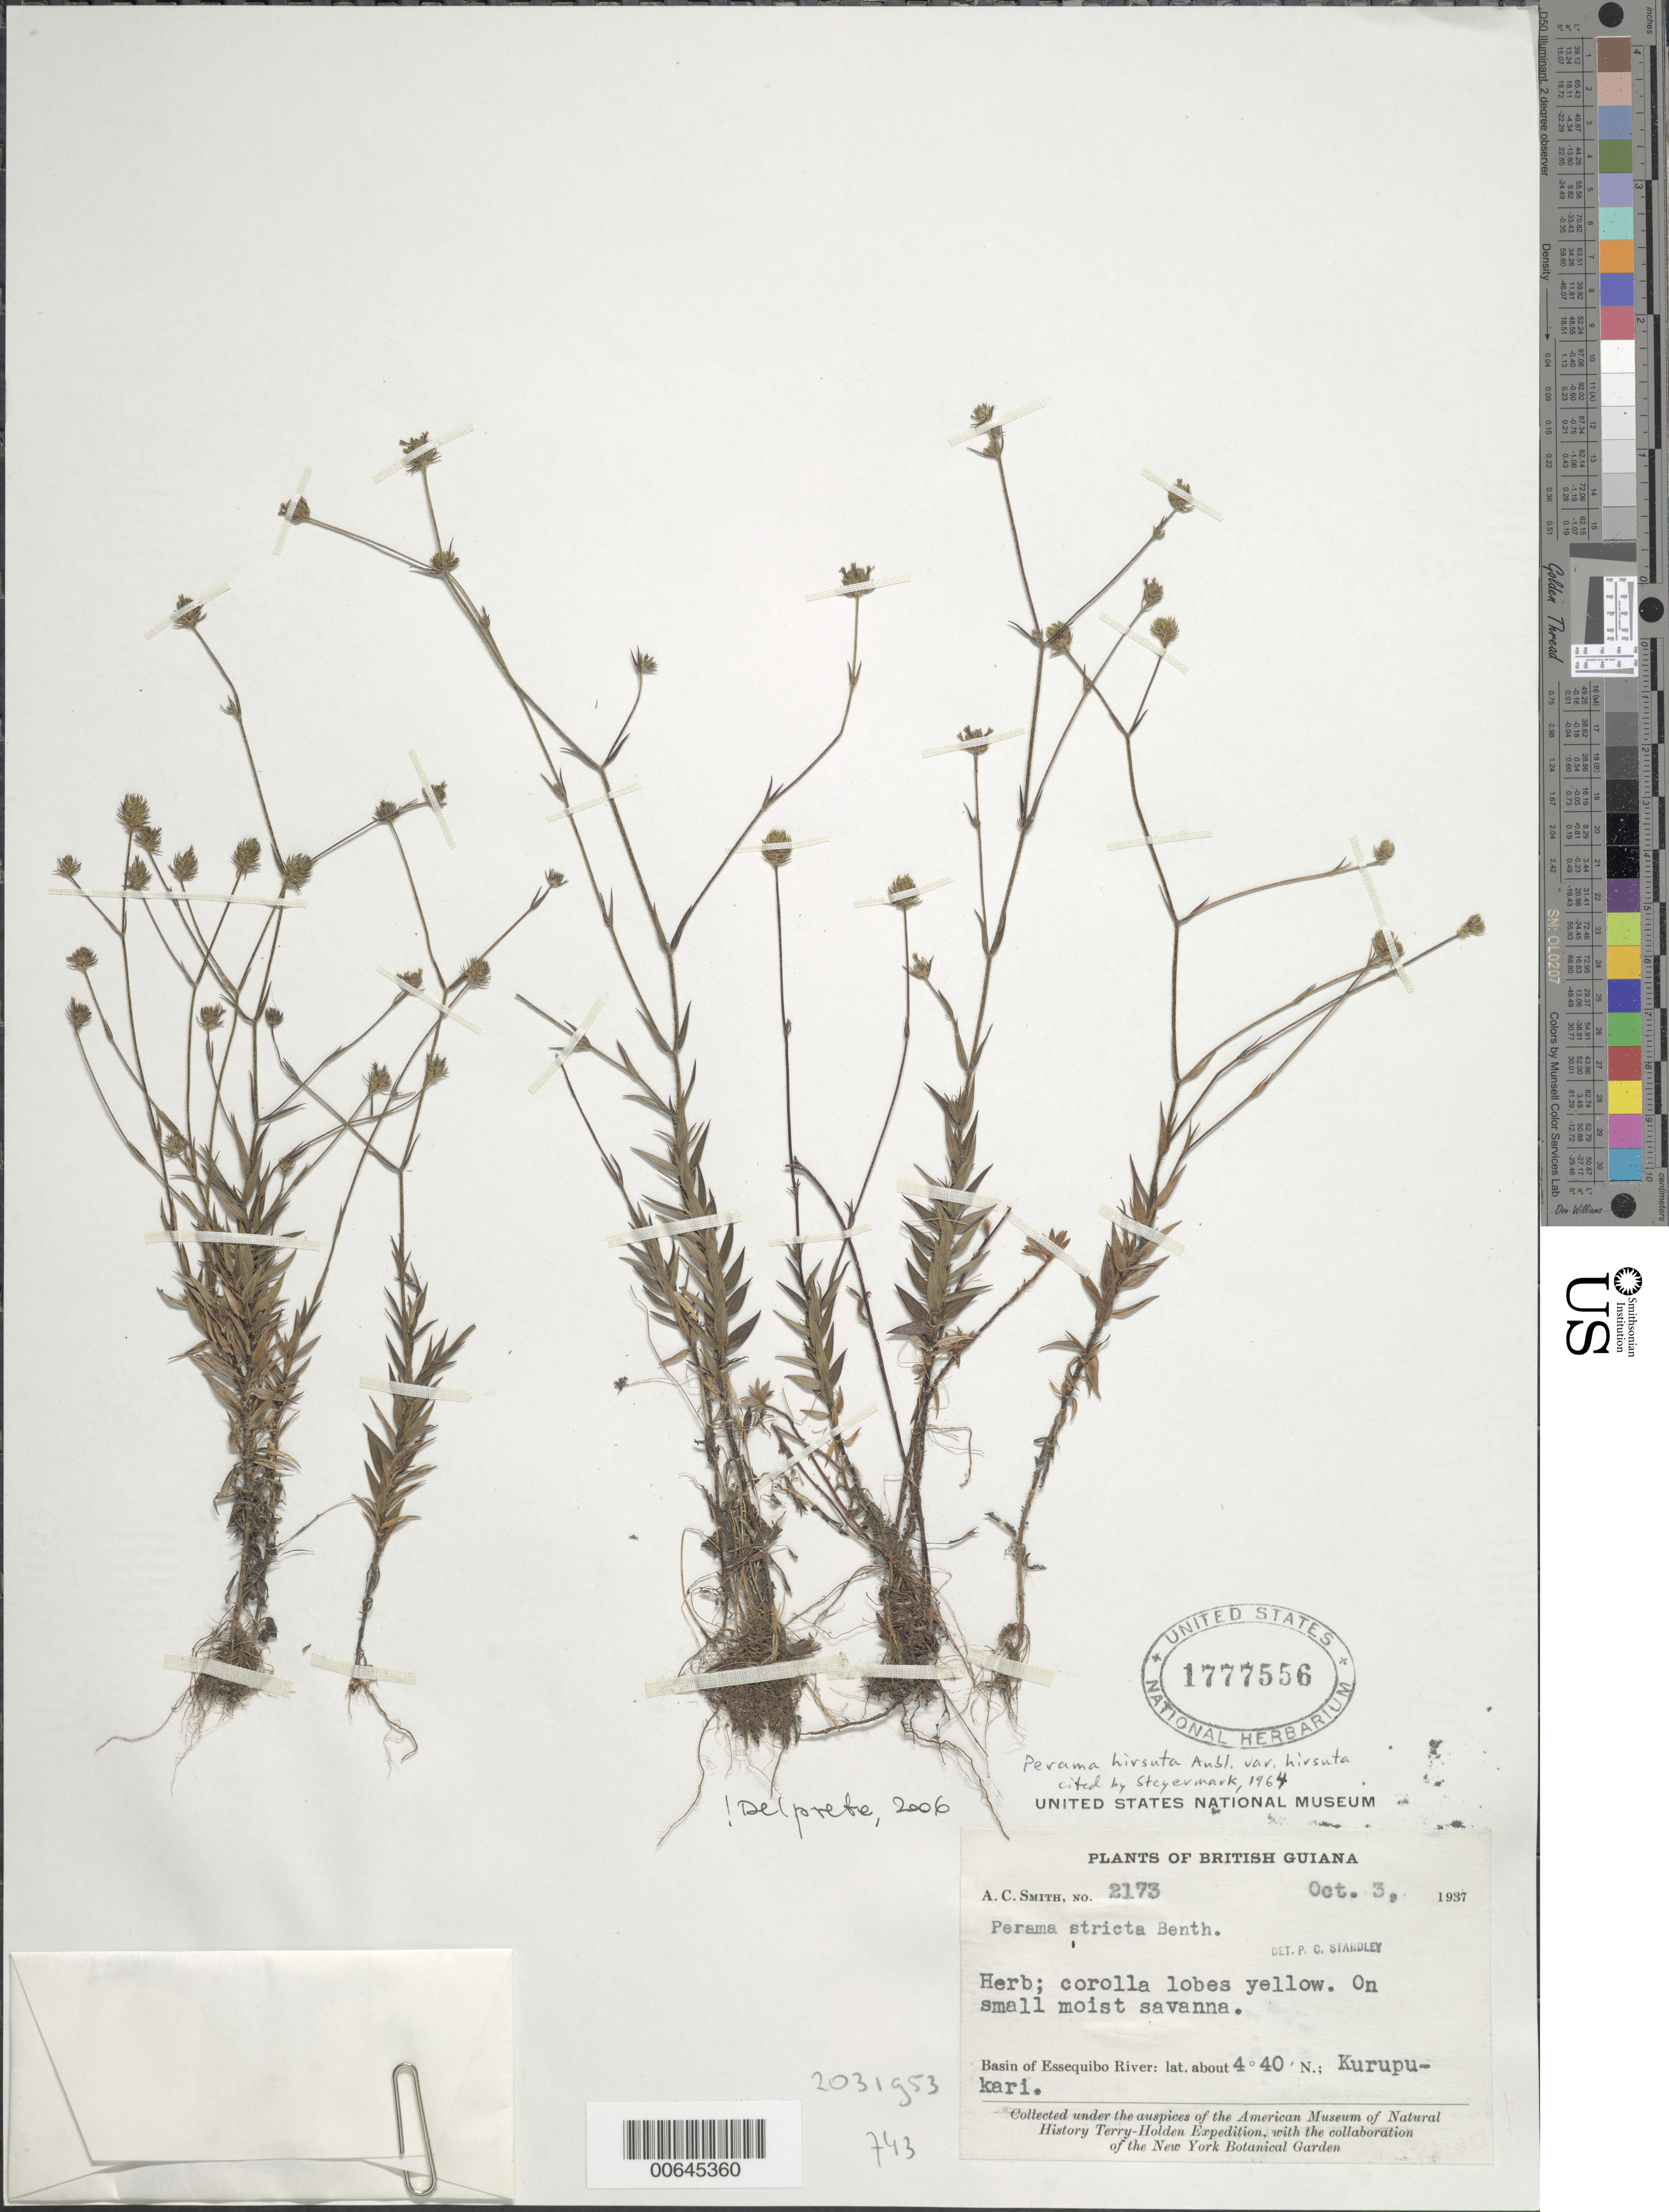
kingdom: Plantae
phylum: Tracheophyta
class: Magnoliopsida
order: Gentianales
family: Rubiaceae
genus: Perama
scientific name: Perama hirsuta var. hirsuta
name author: Aubl.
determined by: Delprete, P. G., Herb. de Guyane Cay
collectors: A. C. Smith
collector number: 2173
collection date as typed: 3-Oct-37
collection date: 1937-10-03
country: Guyana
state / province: Potaro-Siparuni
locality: Kurupukari, Essequibo River basin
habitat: Small moist savanna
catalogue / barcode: US 1777556